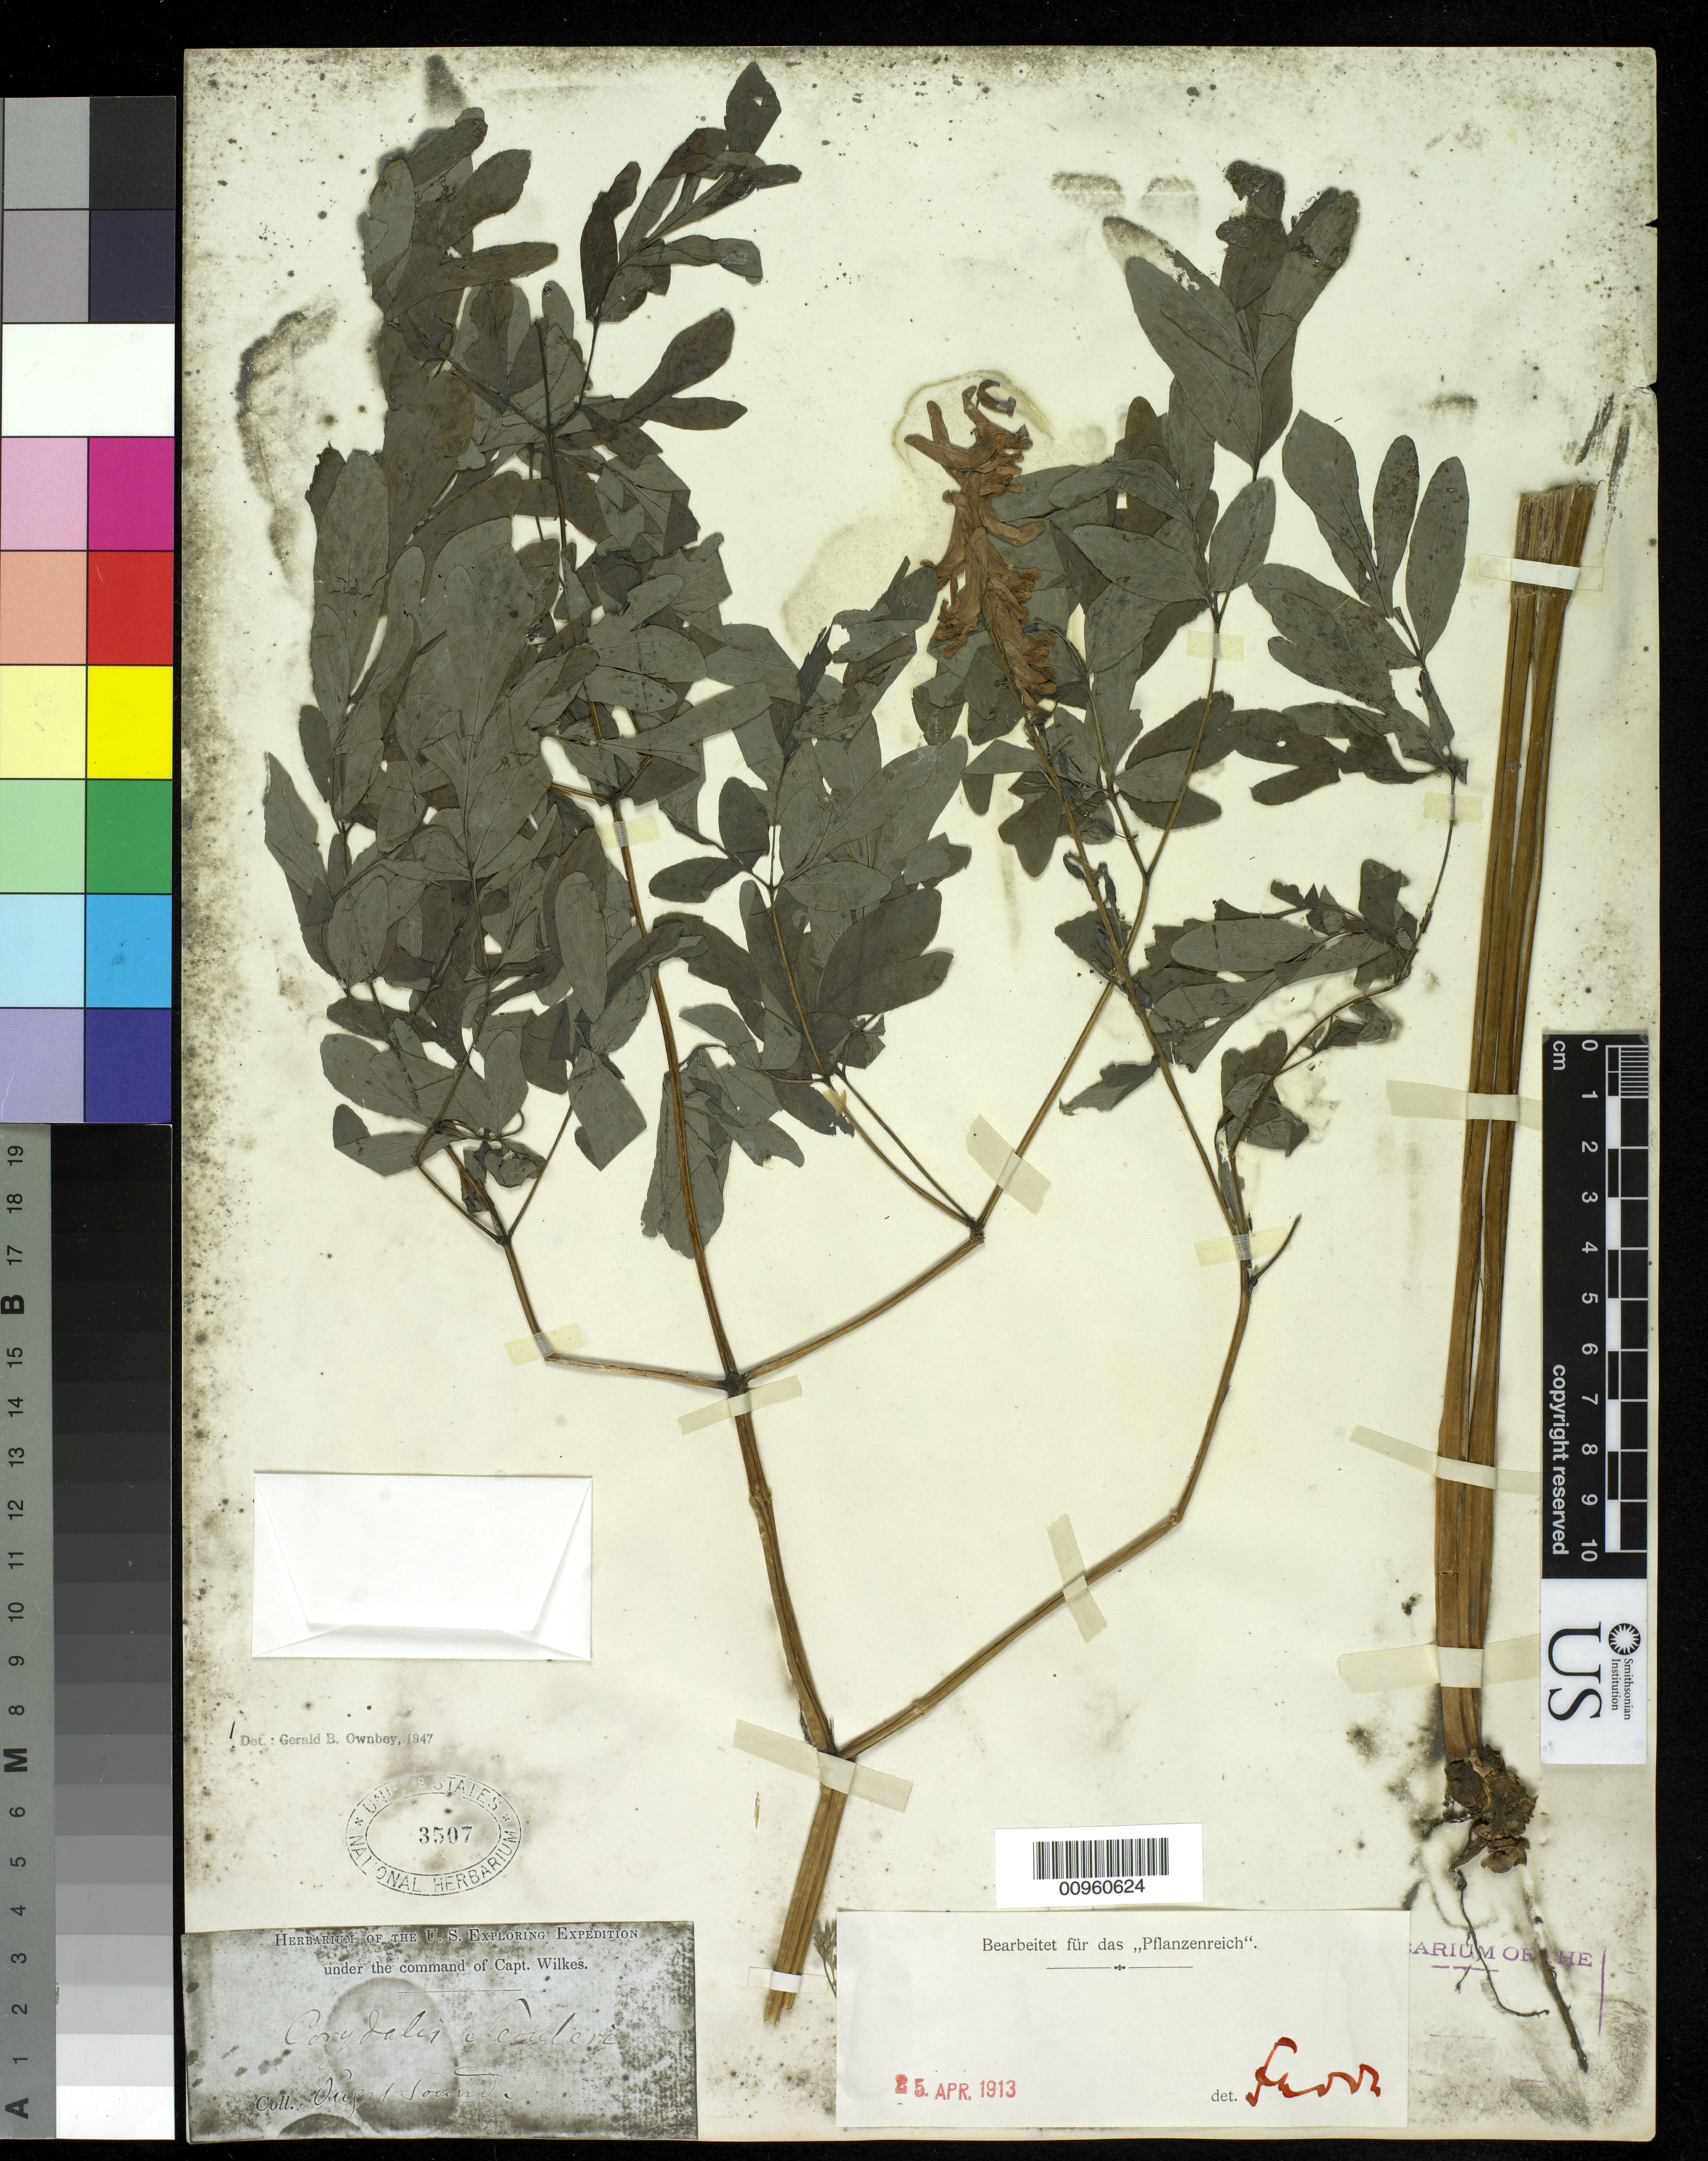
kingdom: Plantae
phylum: Tracheophyta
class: Magnoliopsida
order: Ranunculales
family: Papaveraceae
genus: Corydalis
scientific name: Corydalis scouleri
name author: Hook.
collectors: Wilkes Explor. Exped.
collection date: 1838/1842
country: United States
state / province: Washington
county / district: King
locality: Puget Sound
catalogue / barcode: US 3507